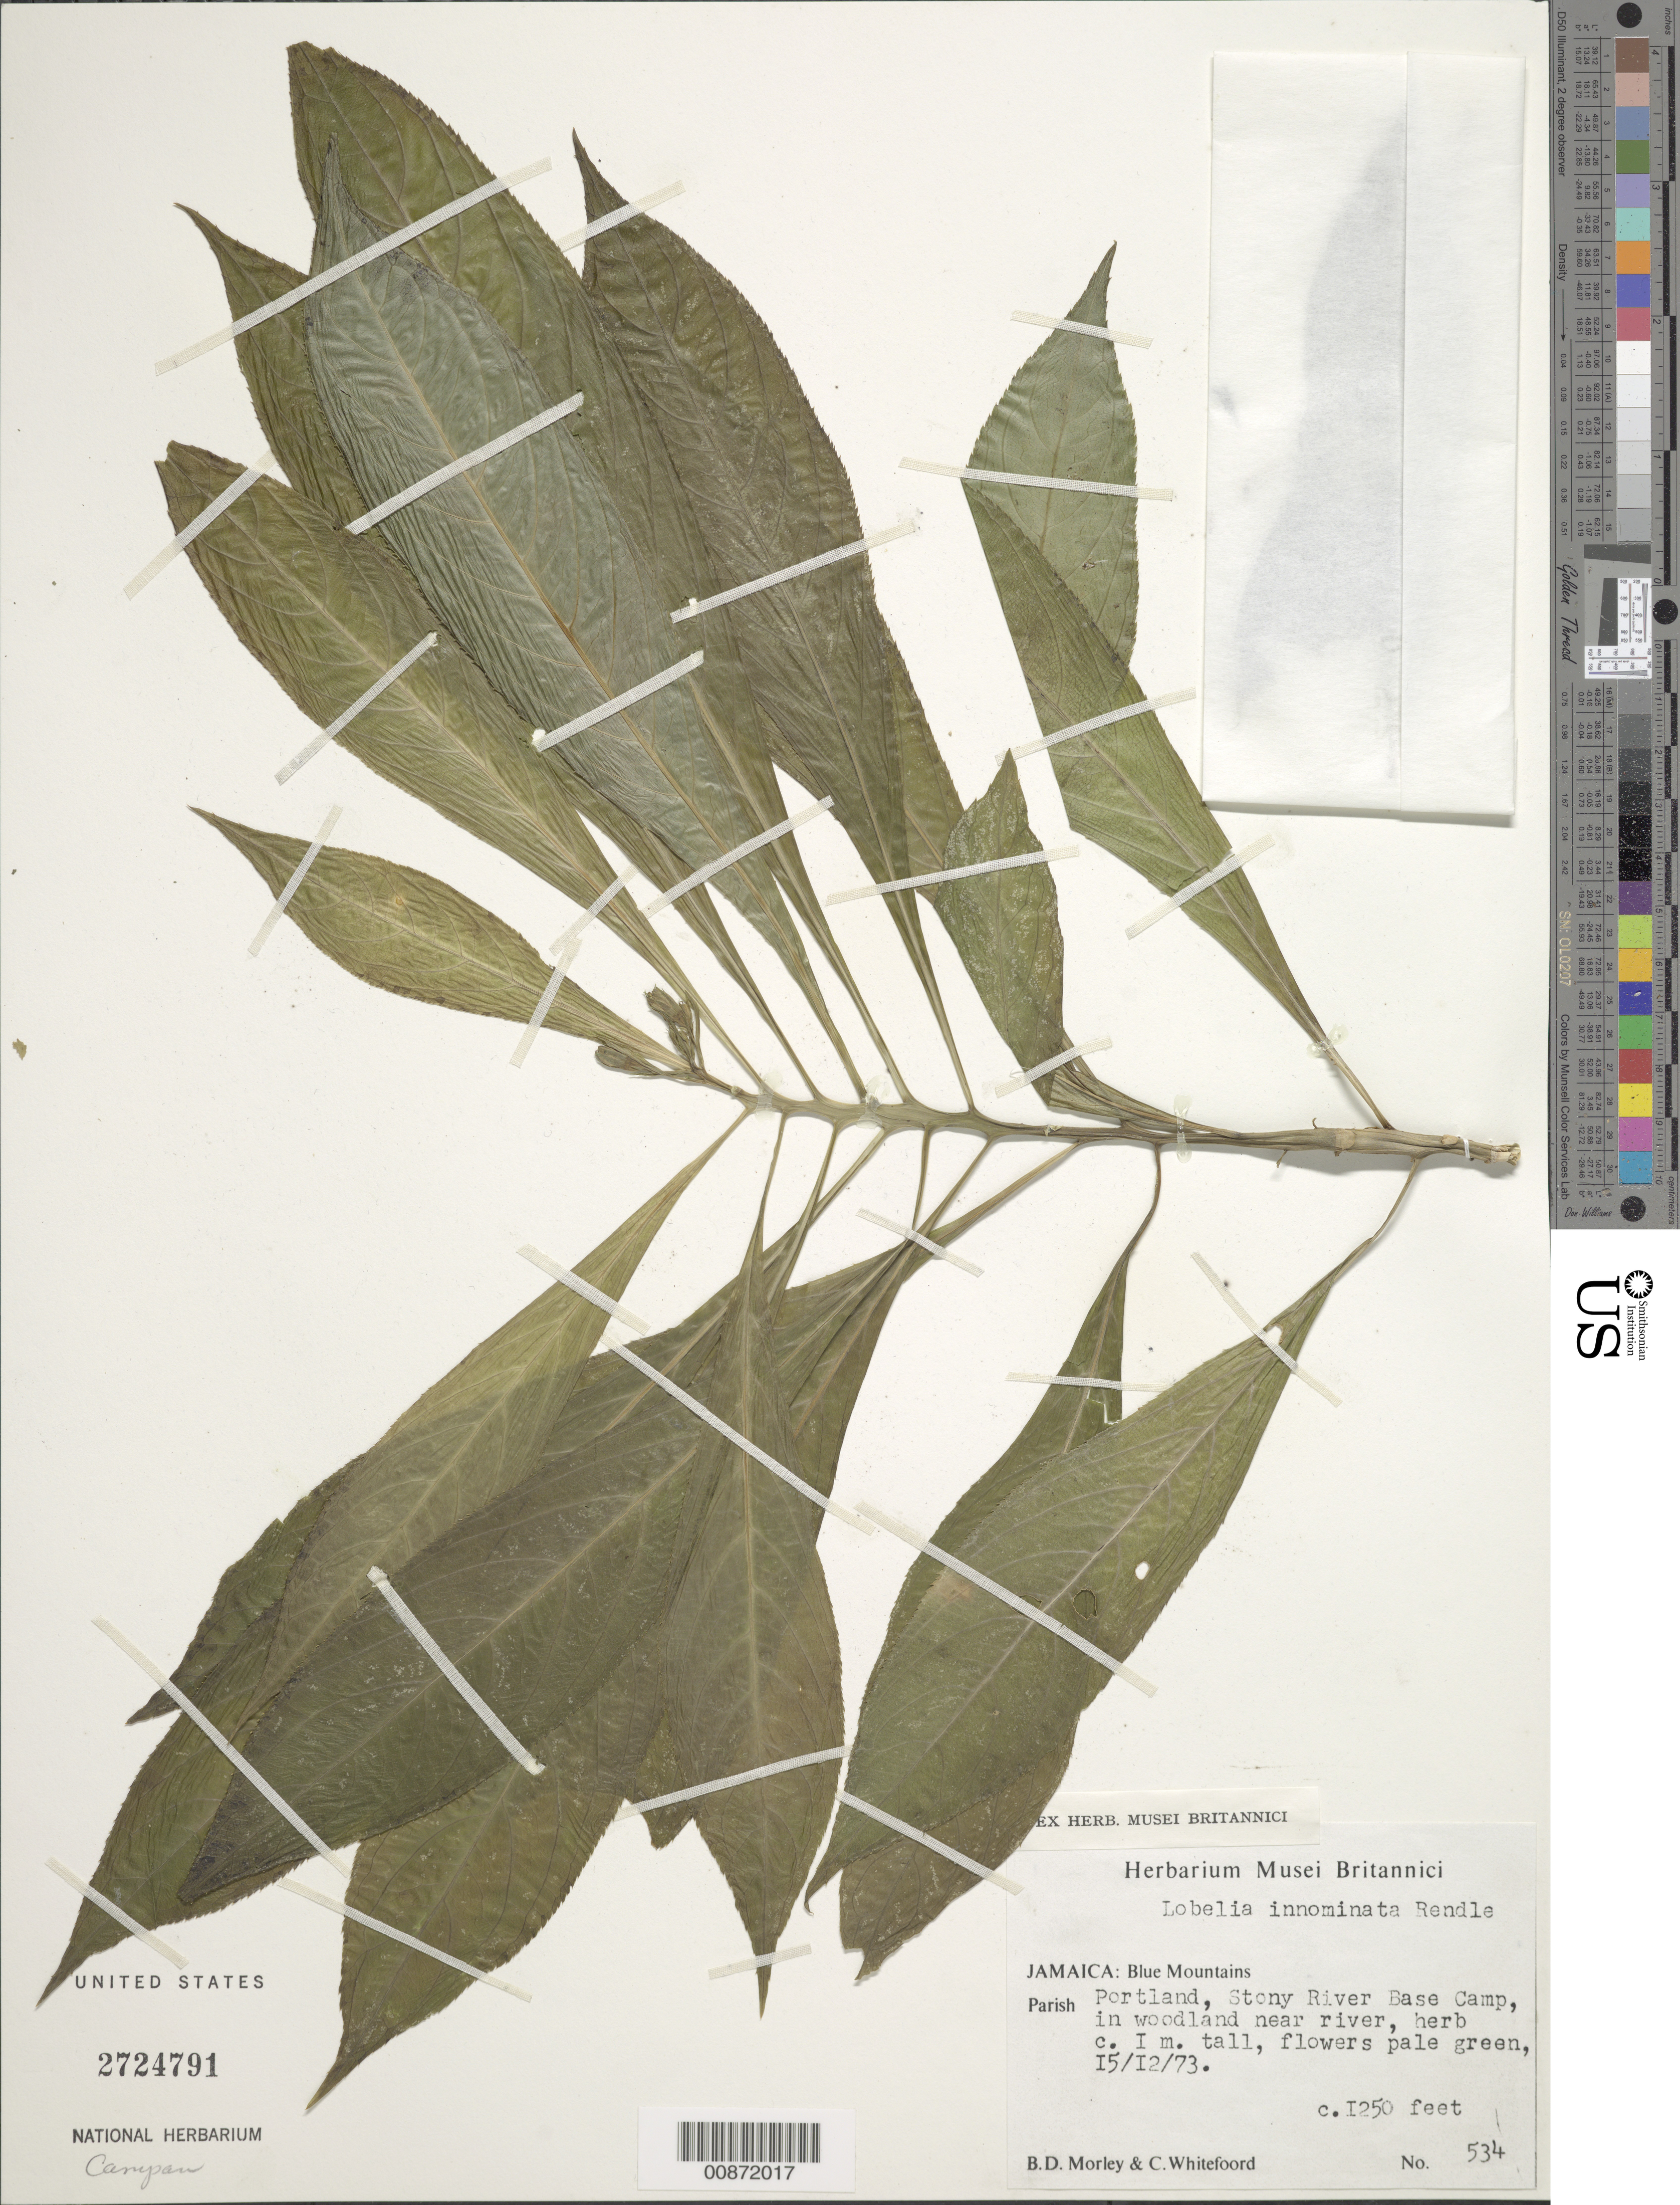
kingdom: Plantae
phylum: Tracheophyta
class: Magnoliopsida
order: Asterales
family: Campanulaceae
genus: Lobelia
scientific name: Lobelia innominata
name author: Rendle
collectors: B. D. Morley & C. Whitefoord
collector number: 534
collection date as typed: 15 Dec 1973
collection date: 1973-12-15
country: Jamaica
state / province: Portland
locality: Blue Mountains, Stony River Base Camp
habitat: In woodland near river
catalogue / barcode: US 2724791